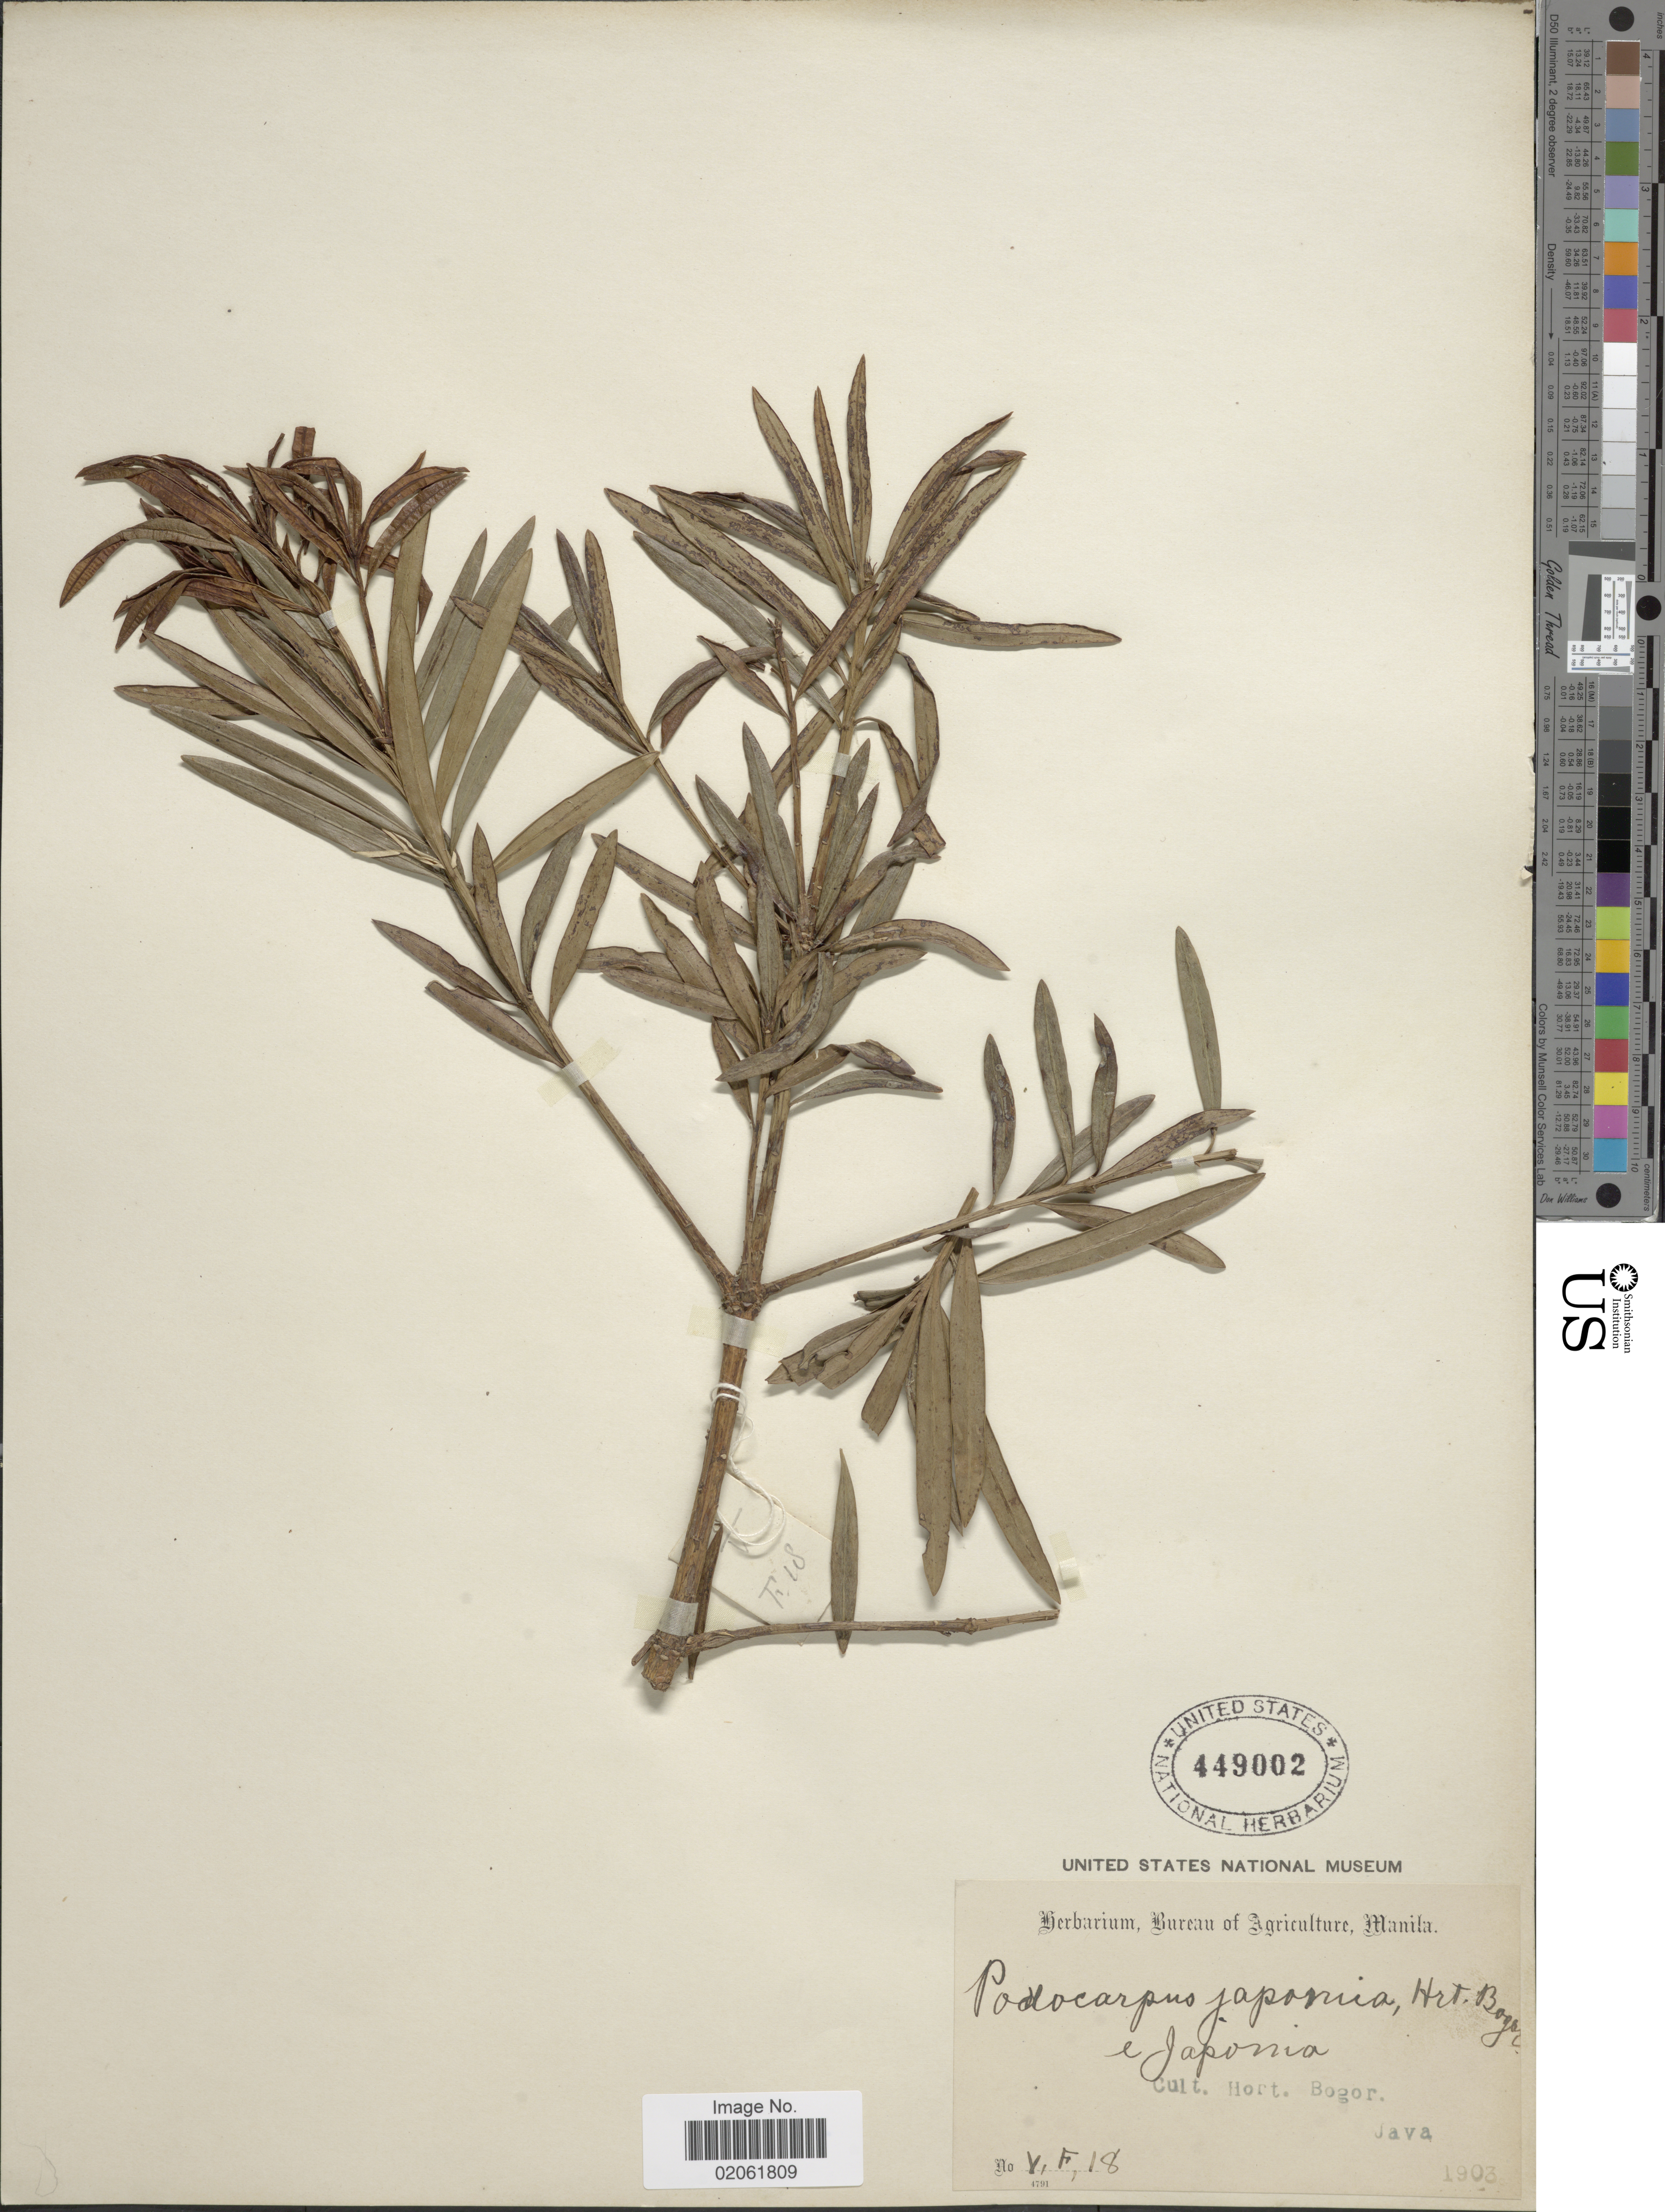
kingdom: Plantae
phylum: Tracheophyta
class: Pinopsida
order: Pinales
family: Podocarpaceae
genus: Podocarpus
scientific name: Podocarpus macrophyllus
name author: (Thunb.) Sweet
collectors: ex Herb. Bur. Agric. Manila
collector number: VF18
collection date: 1903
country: Indonesia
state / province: Java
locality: Cult. Hort, Bogor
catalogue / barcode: US 449002